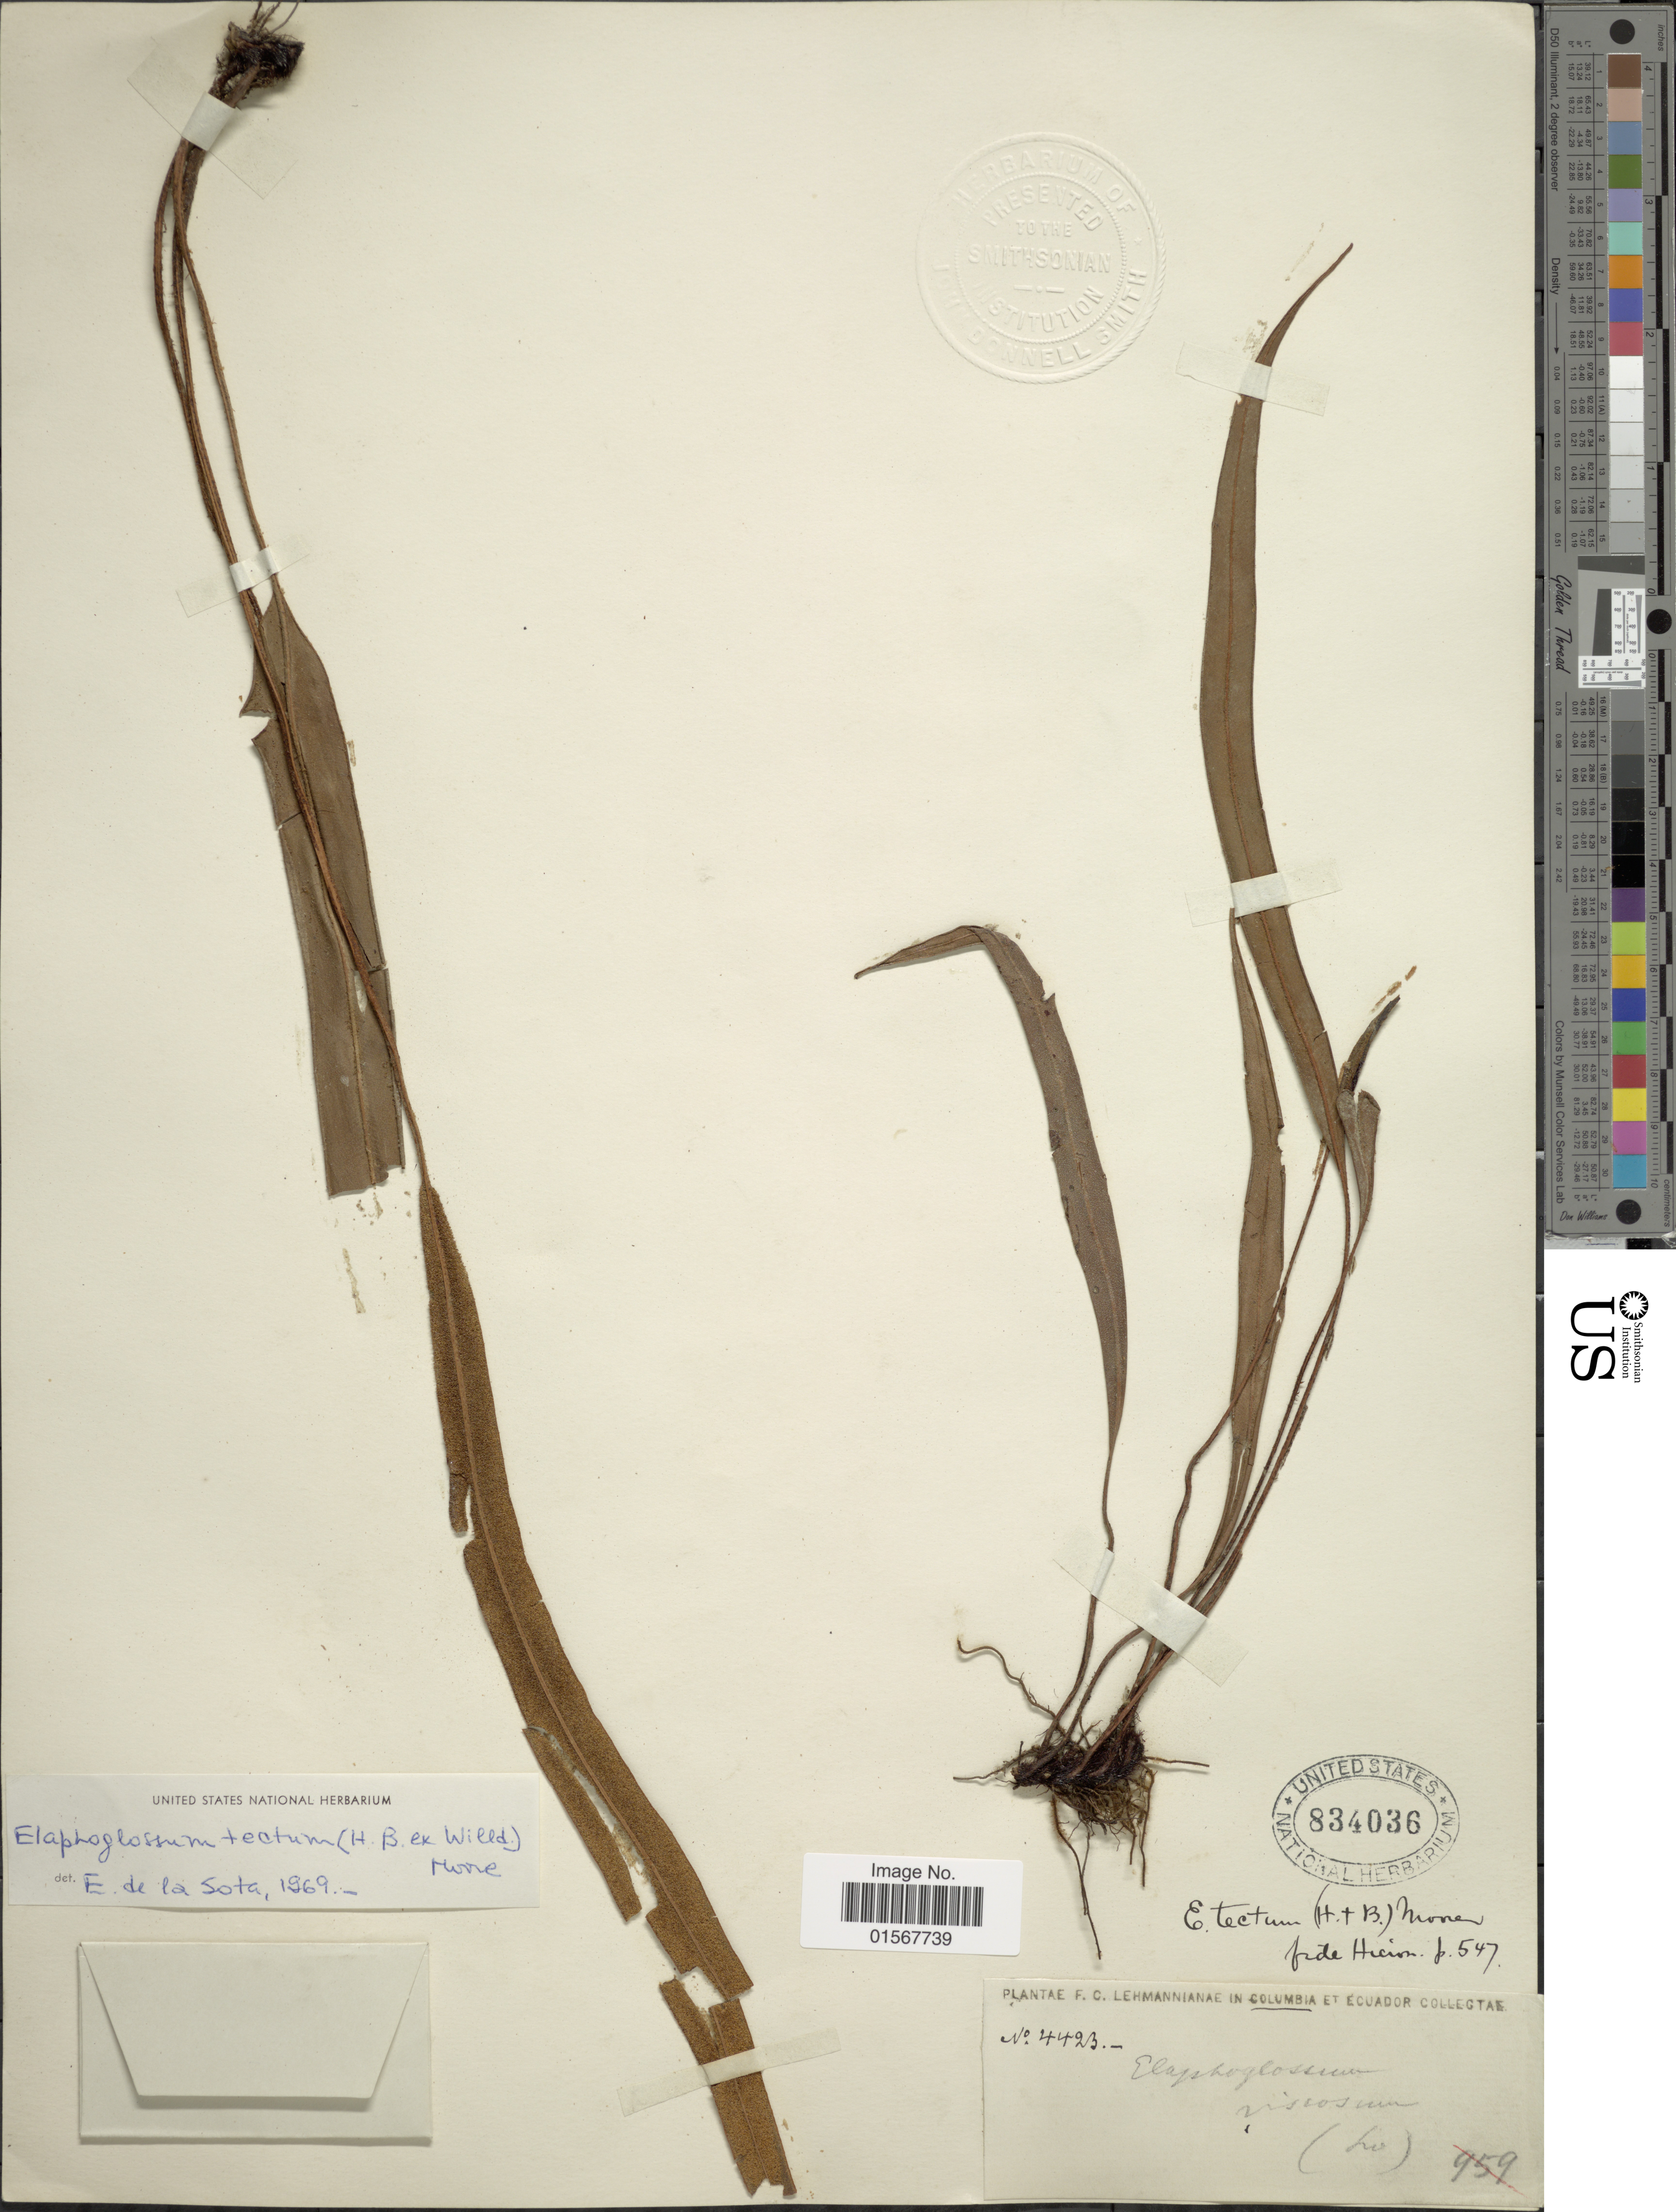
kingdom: Plantae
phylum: Tracheophyta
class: Polypodiopsida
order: Polypodiales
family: Dryopteridaceae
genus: Elaphoglossum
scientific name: Elaphoglossum tectum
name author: (Humb. & Bonpl.) Moore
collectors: F. C. Lehmann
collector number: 4423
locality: Columbia et Ecuador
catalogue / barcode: US 834036